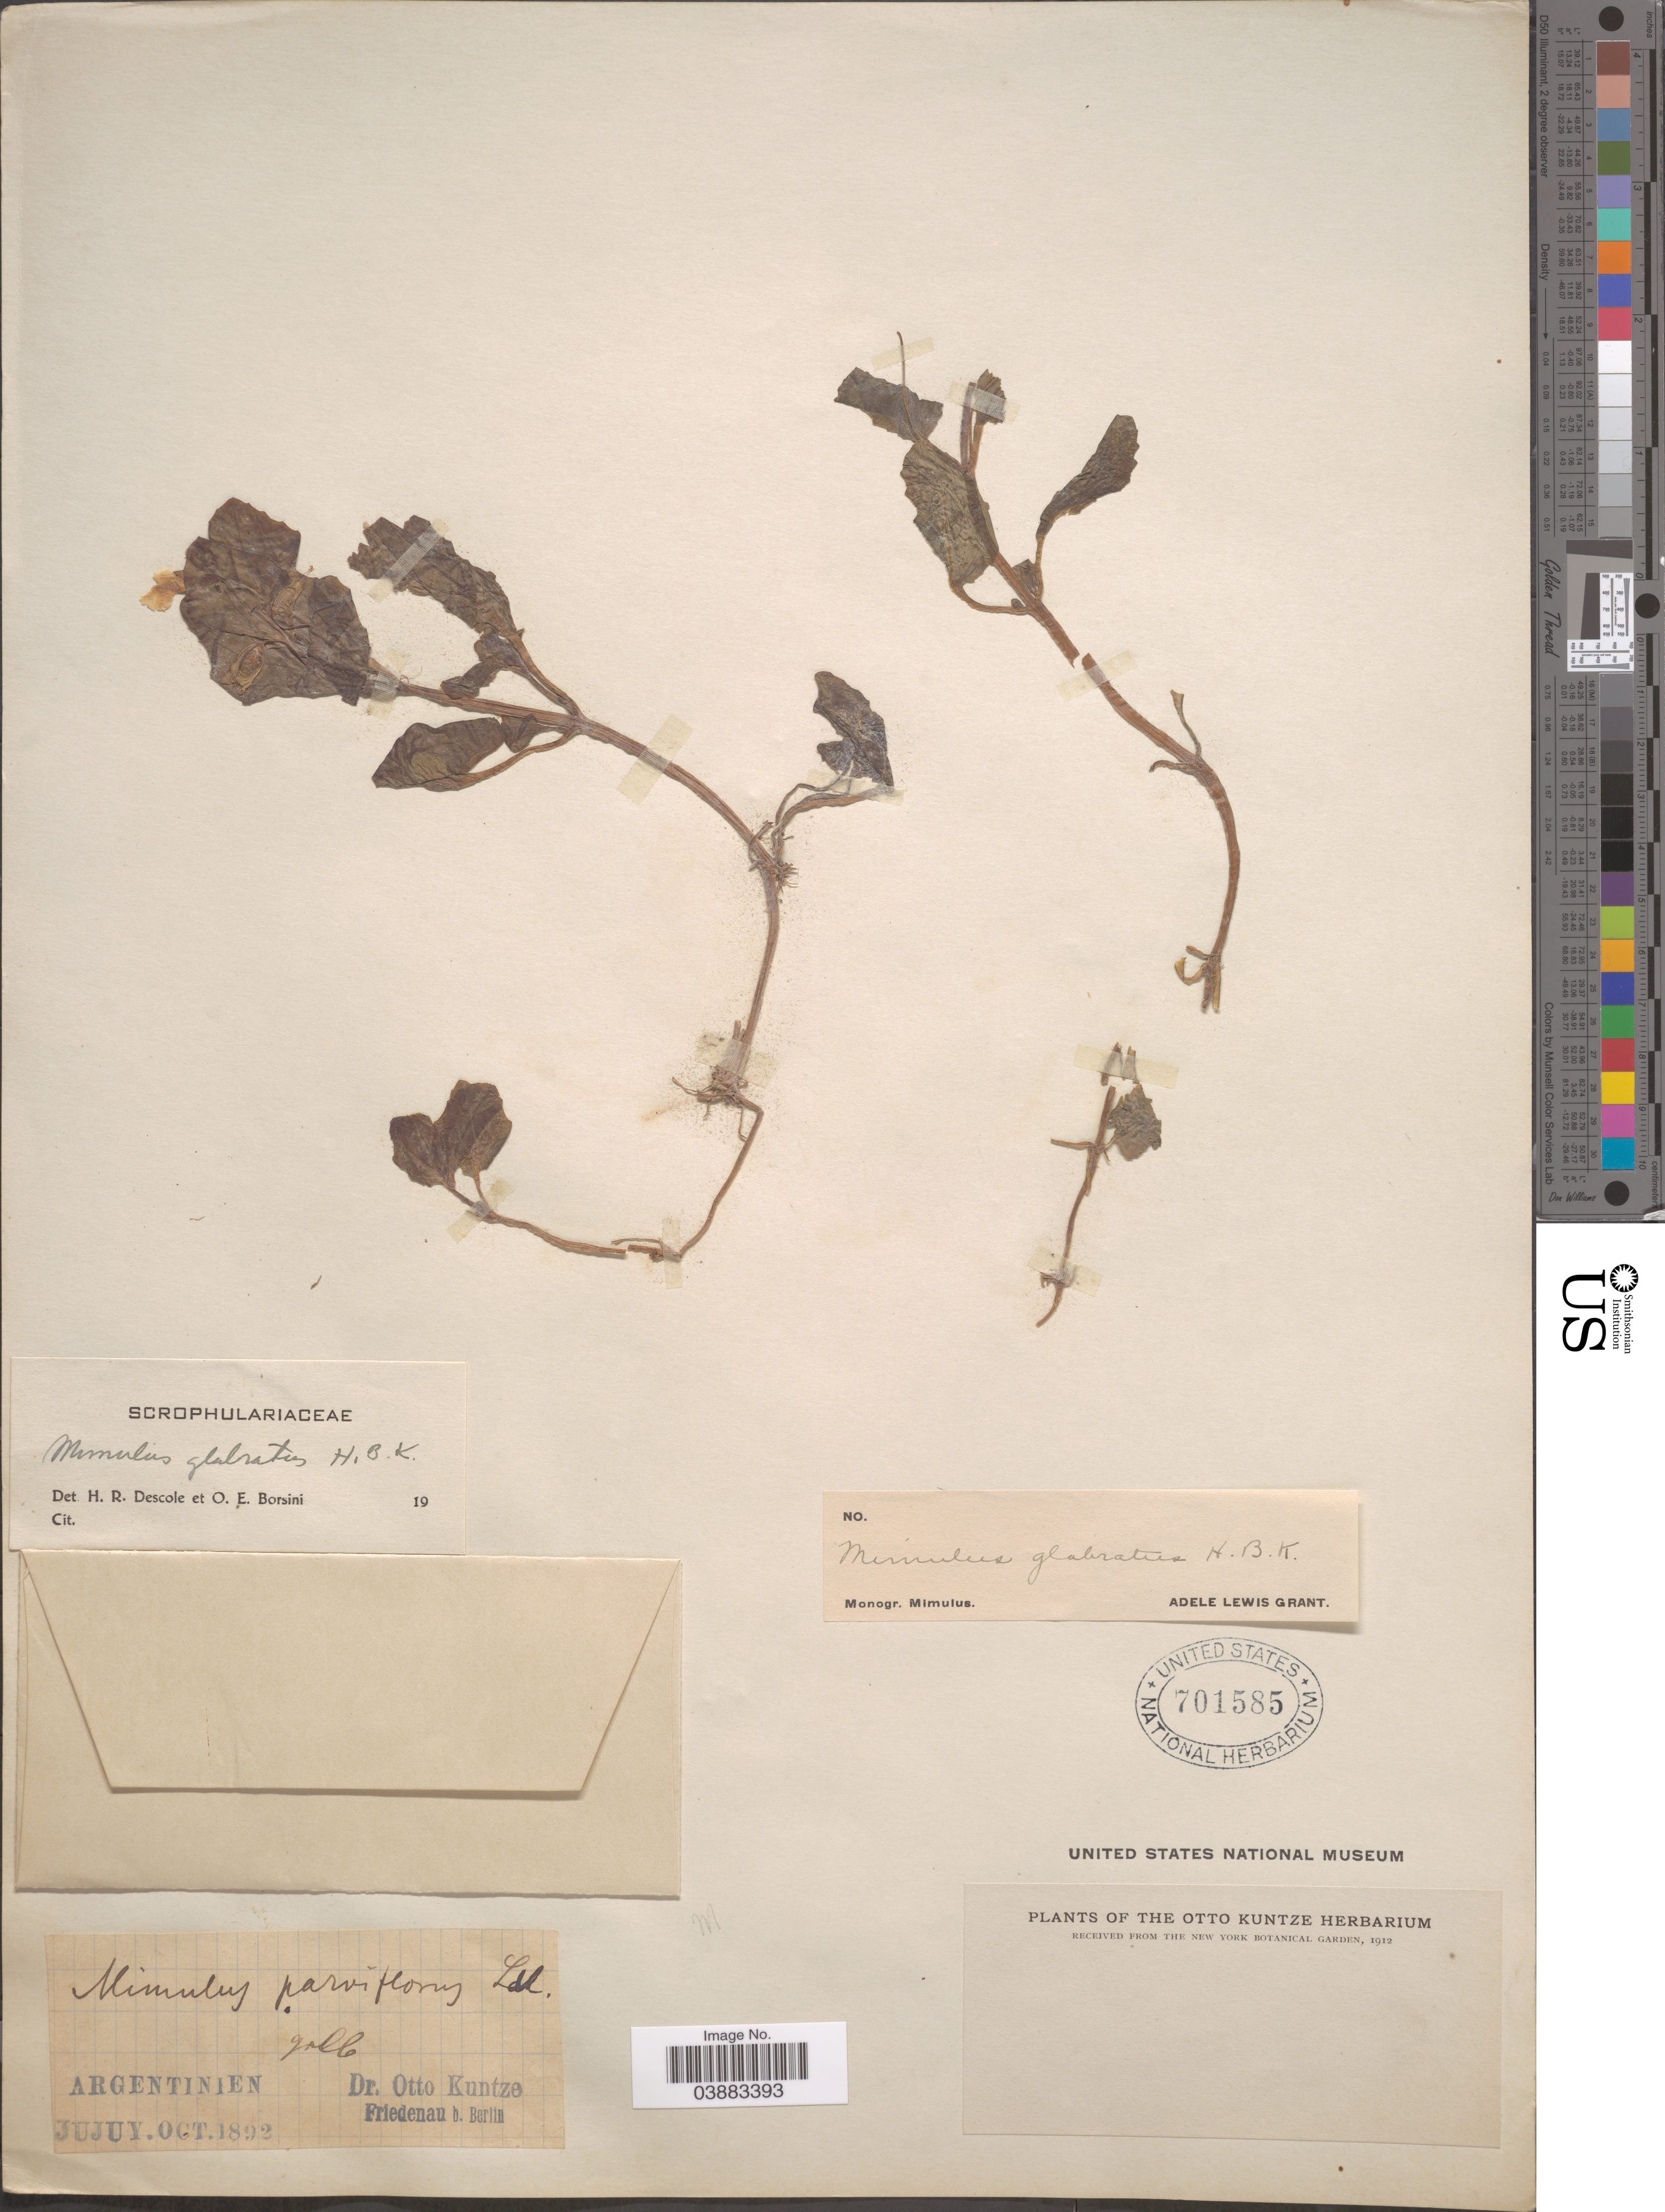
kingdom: Plantae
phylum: Tracheophyta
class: Magnoliopsida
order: Lamiales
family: Phrymaceae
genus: Mimulus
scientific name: Mimulus glabratus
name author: Kunth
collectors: ex herb. Otto Kuntze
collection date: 1892-07/1892-10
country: Argentina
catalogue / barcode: US 701585